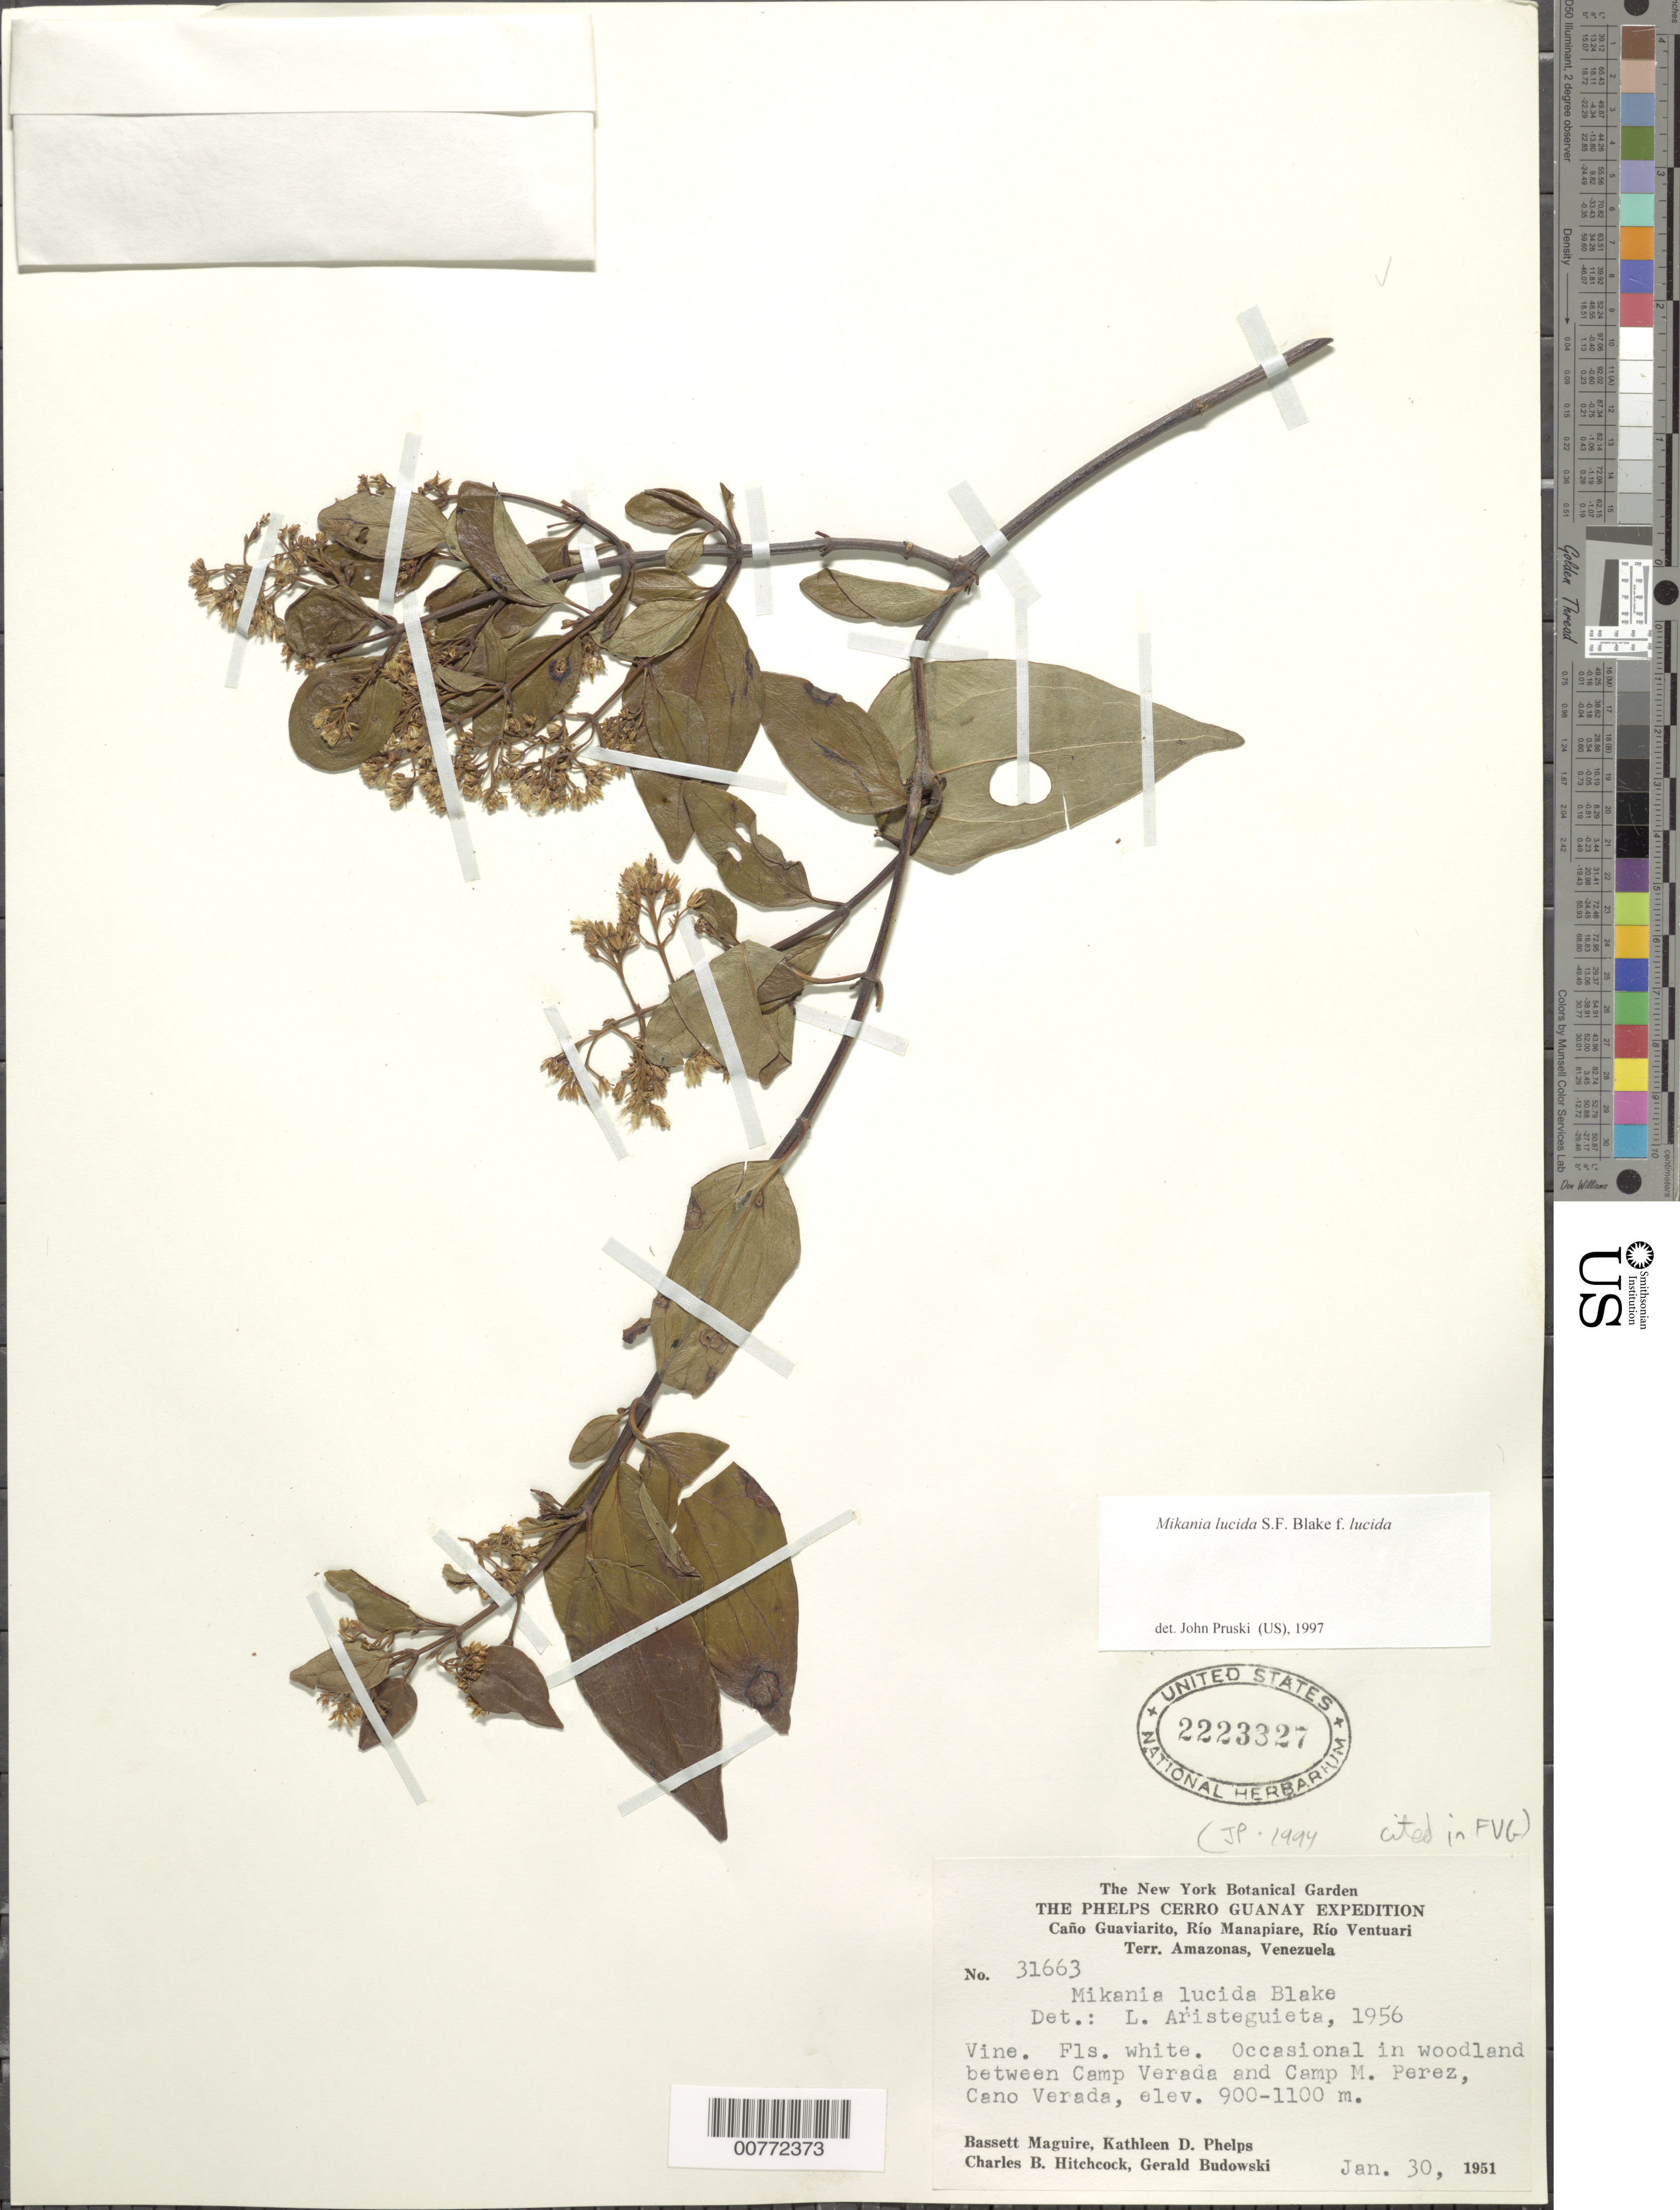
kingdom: Plantae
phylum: Tracheophyta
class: Magnoliopsida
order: Asterales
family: Asteraceae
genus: Mikania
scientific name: Mikania lucida f. lucida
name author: S.F. Blake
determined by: Aristeguieta, L.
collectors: B. Maguire, K. D. Phelps, C. B. Hitchcock & G. Budowski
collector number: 31663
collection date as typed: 30-Jan-51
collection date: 1951-01-30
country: Venezuela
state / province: Amazonas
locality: Caño Verada, Campo Verada to Campo M. Perez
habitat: Woodland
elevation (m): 900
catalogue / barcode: US 2223327